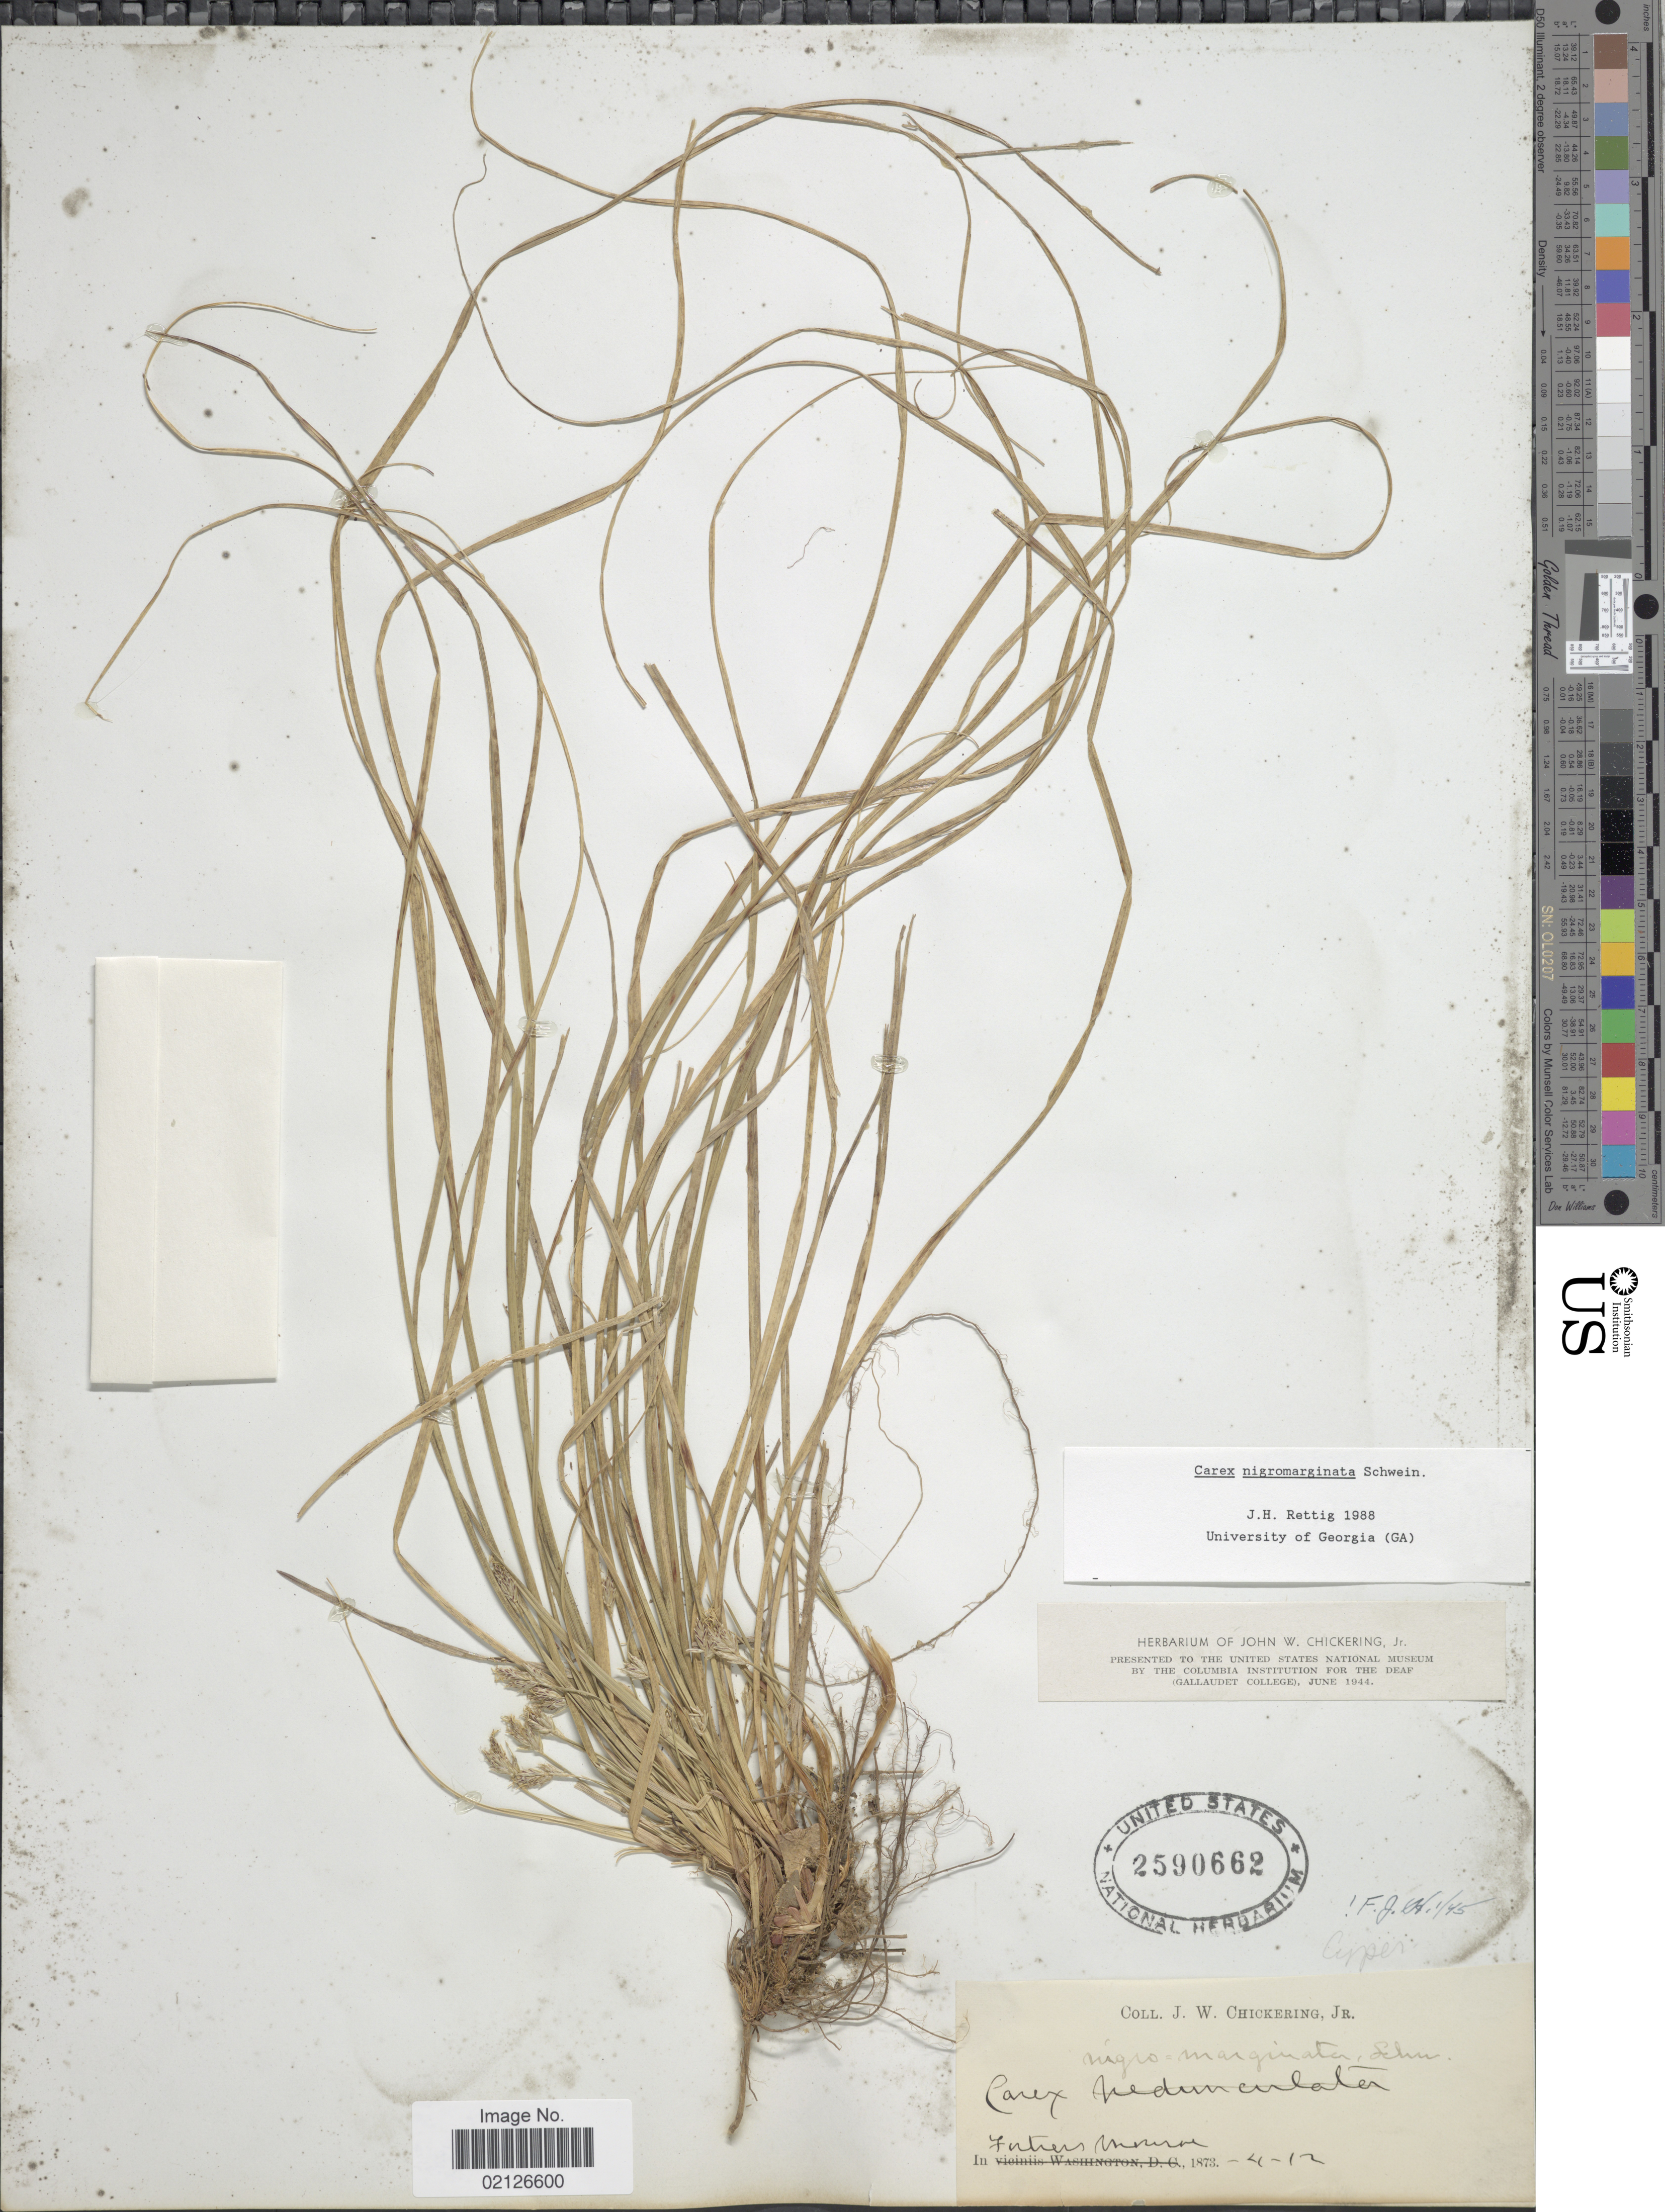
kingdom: Plantae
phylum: Tracheophyta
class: Liliopsida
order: Poales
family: Cyperaceae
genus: Carex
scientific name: Carex nigromarginata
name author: Schwein.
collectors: J. W. Chickering Jr.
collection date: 1873-12-04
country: United States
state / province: Virginia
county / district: City of Hampton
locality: In Fortress Monroe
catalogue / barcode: US 2590662